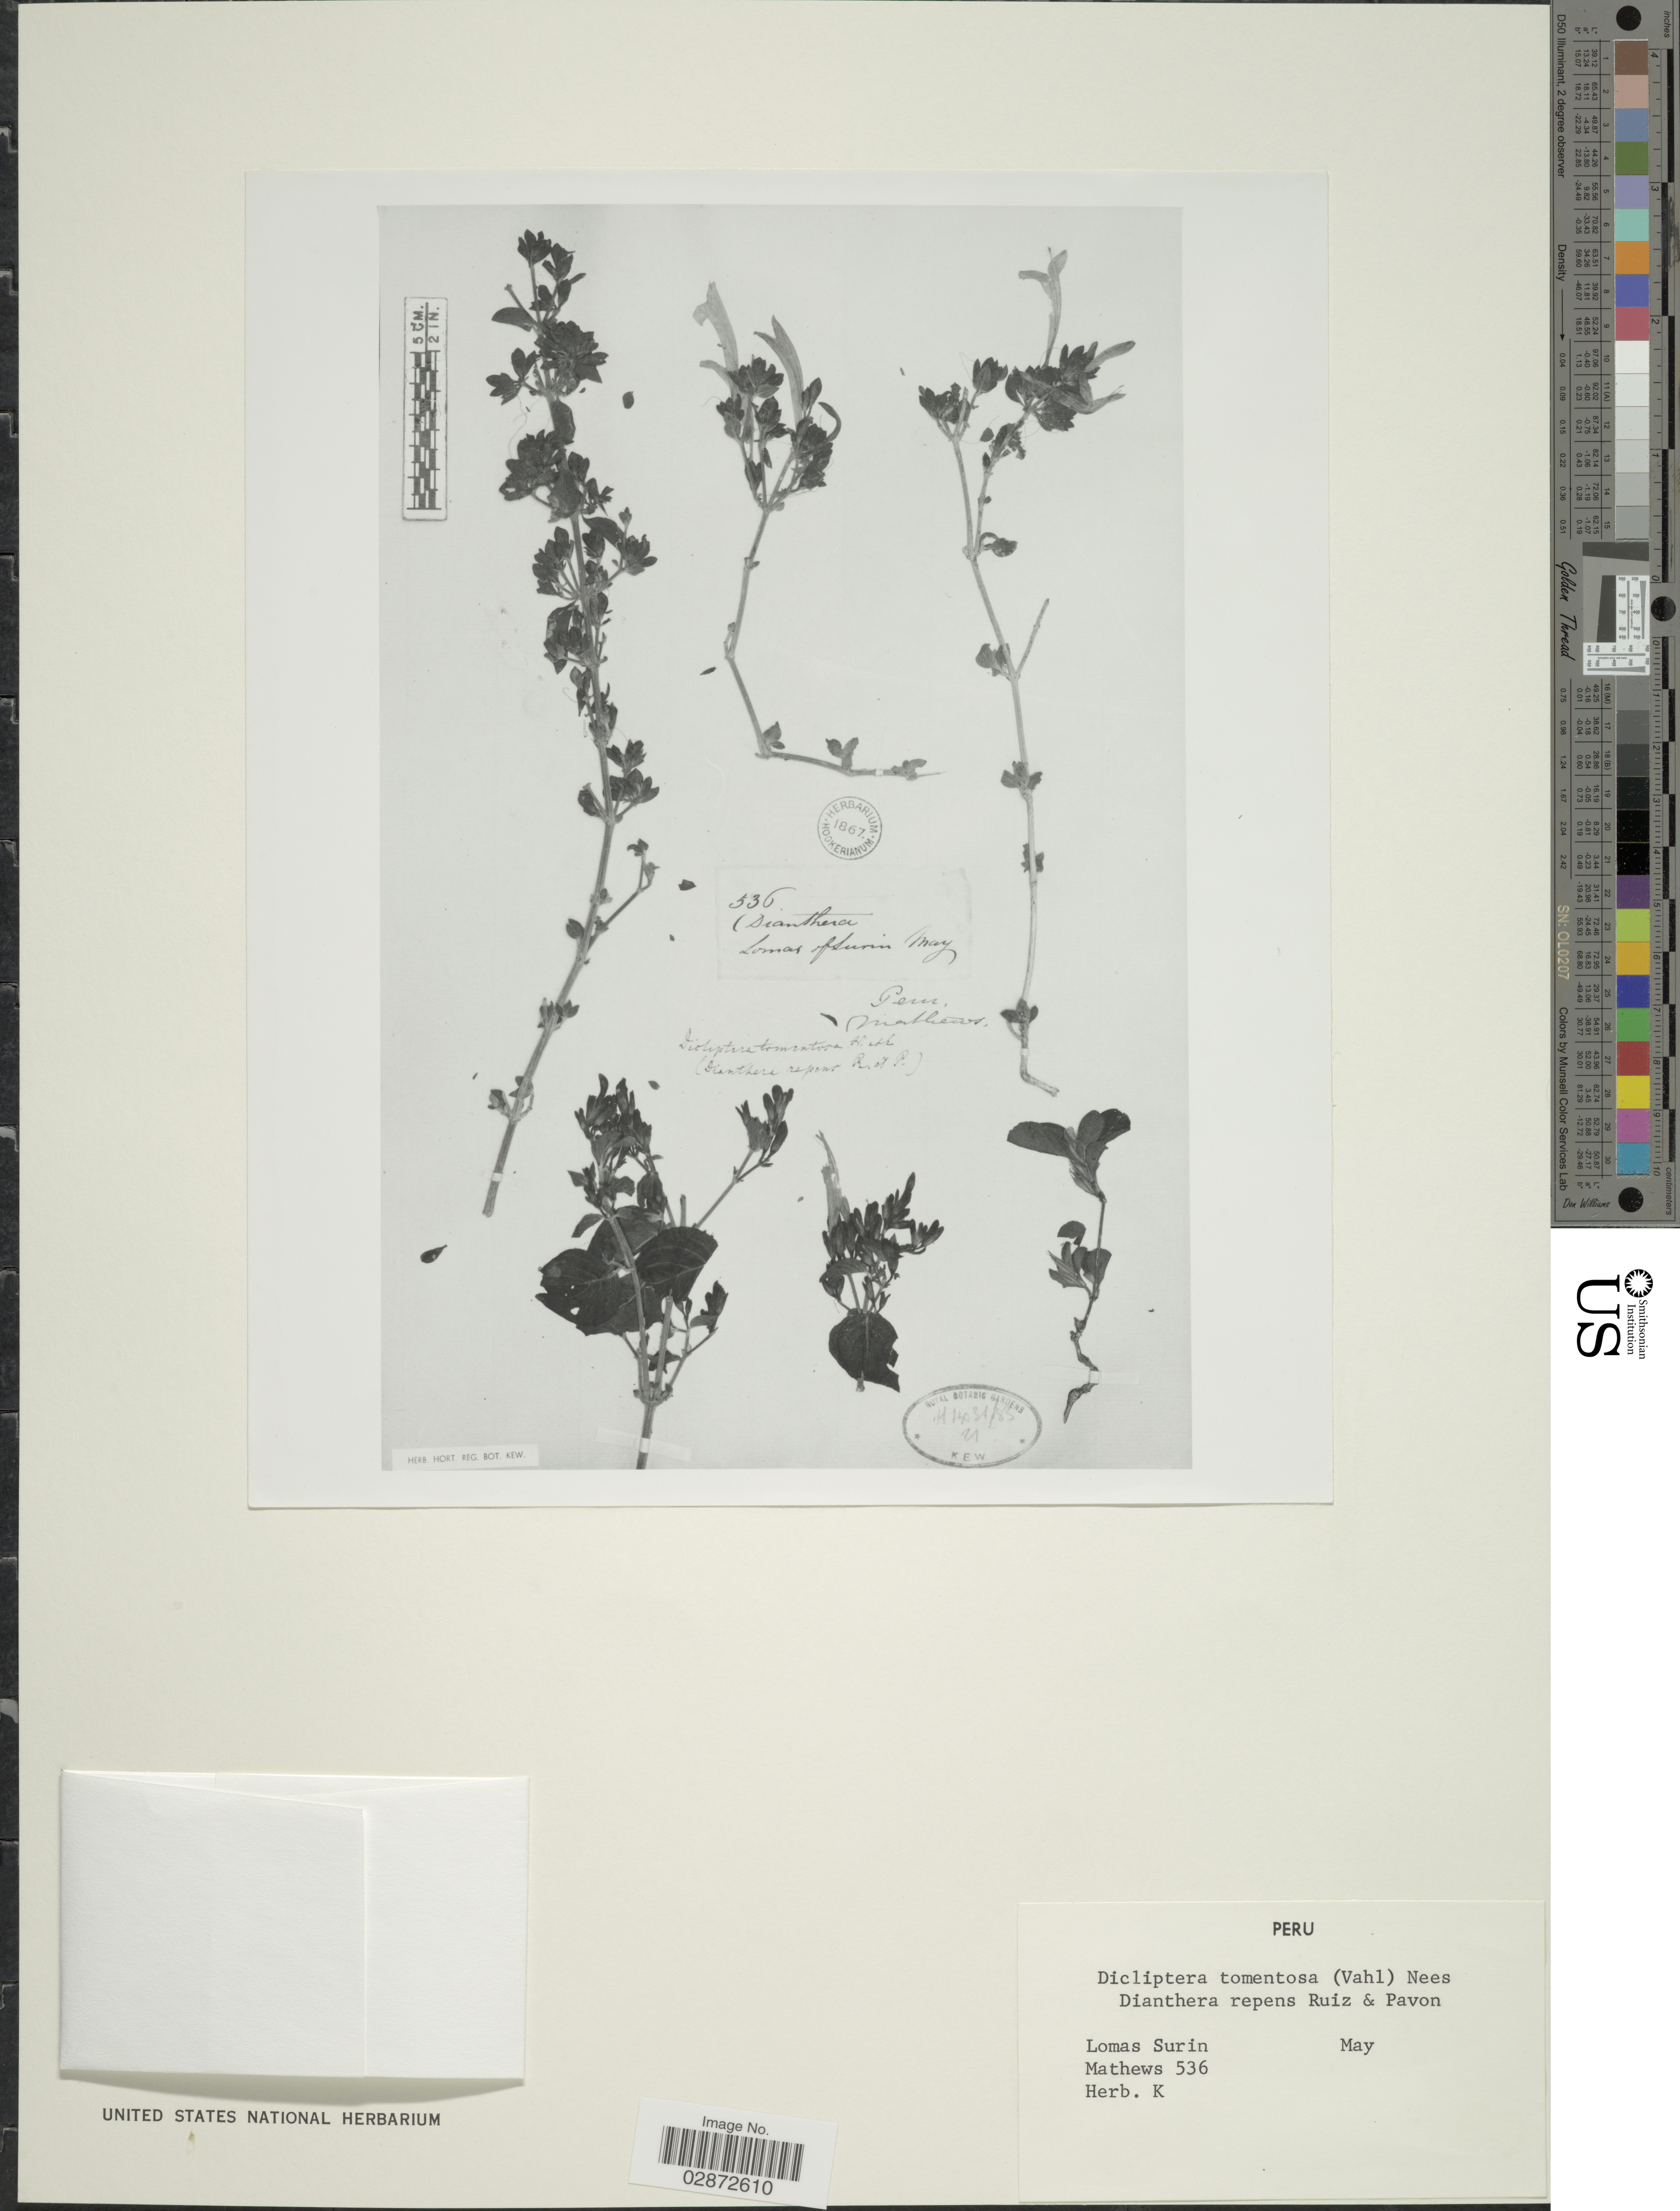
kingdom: Plantae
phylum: Tracheophyta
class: Magnoliopsida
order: Lamiales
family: Acanthaceae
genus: Dicliptera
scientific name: Dicliptera tomentosa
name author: (Vahl) Nees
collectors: L. Surin & -- Mathews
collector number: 536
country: Peru